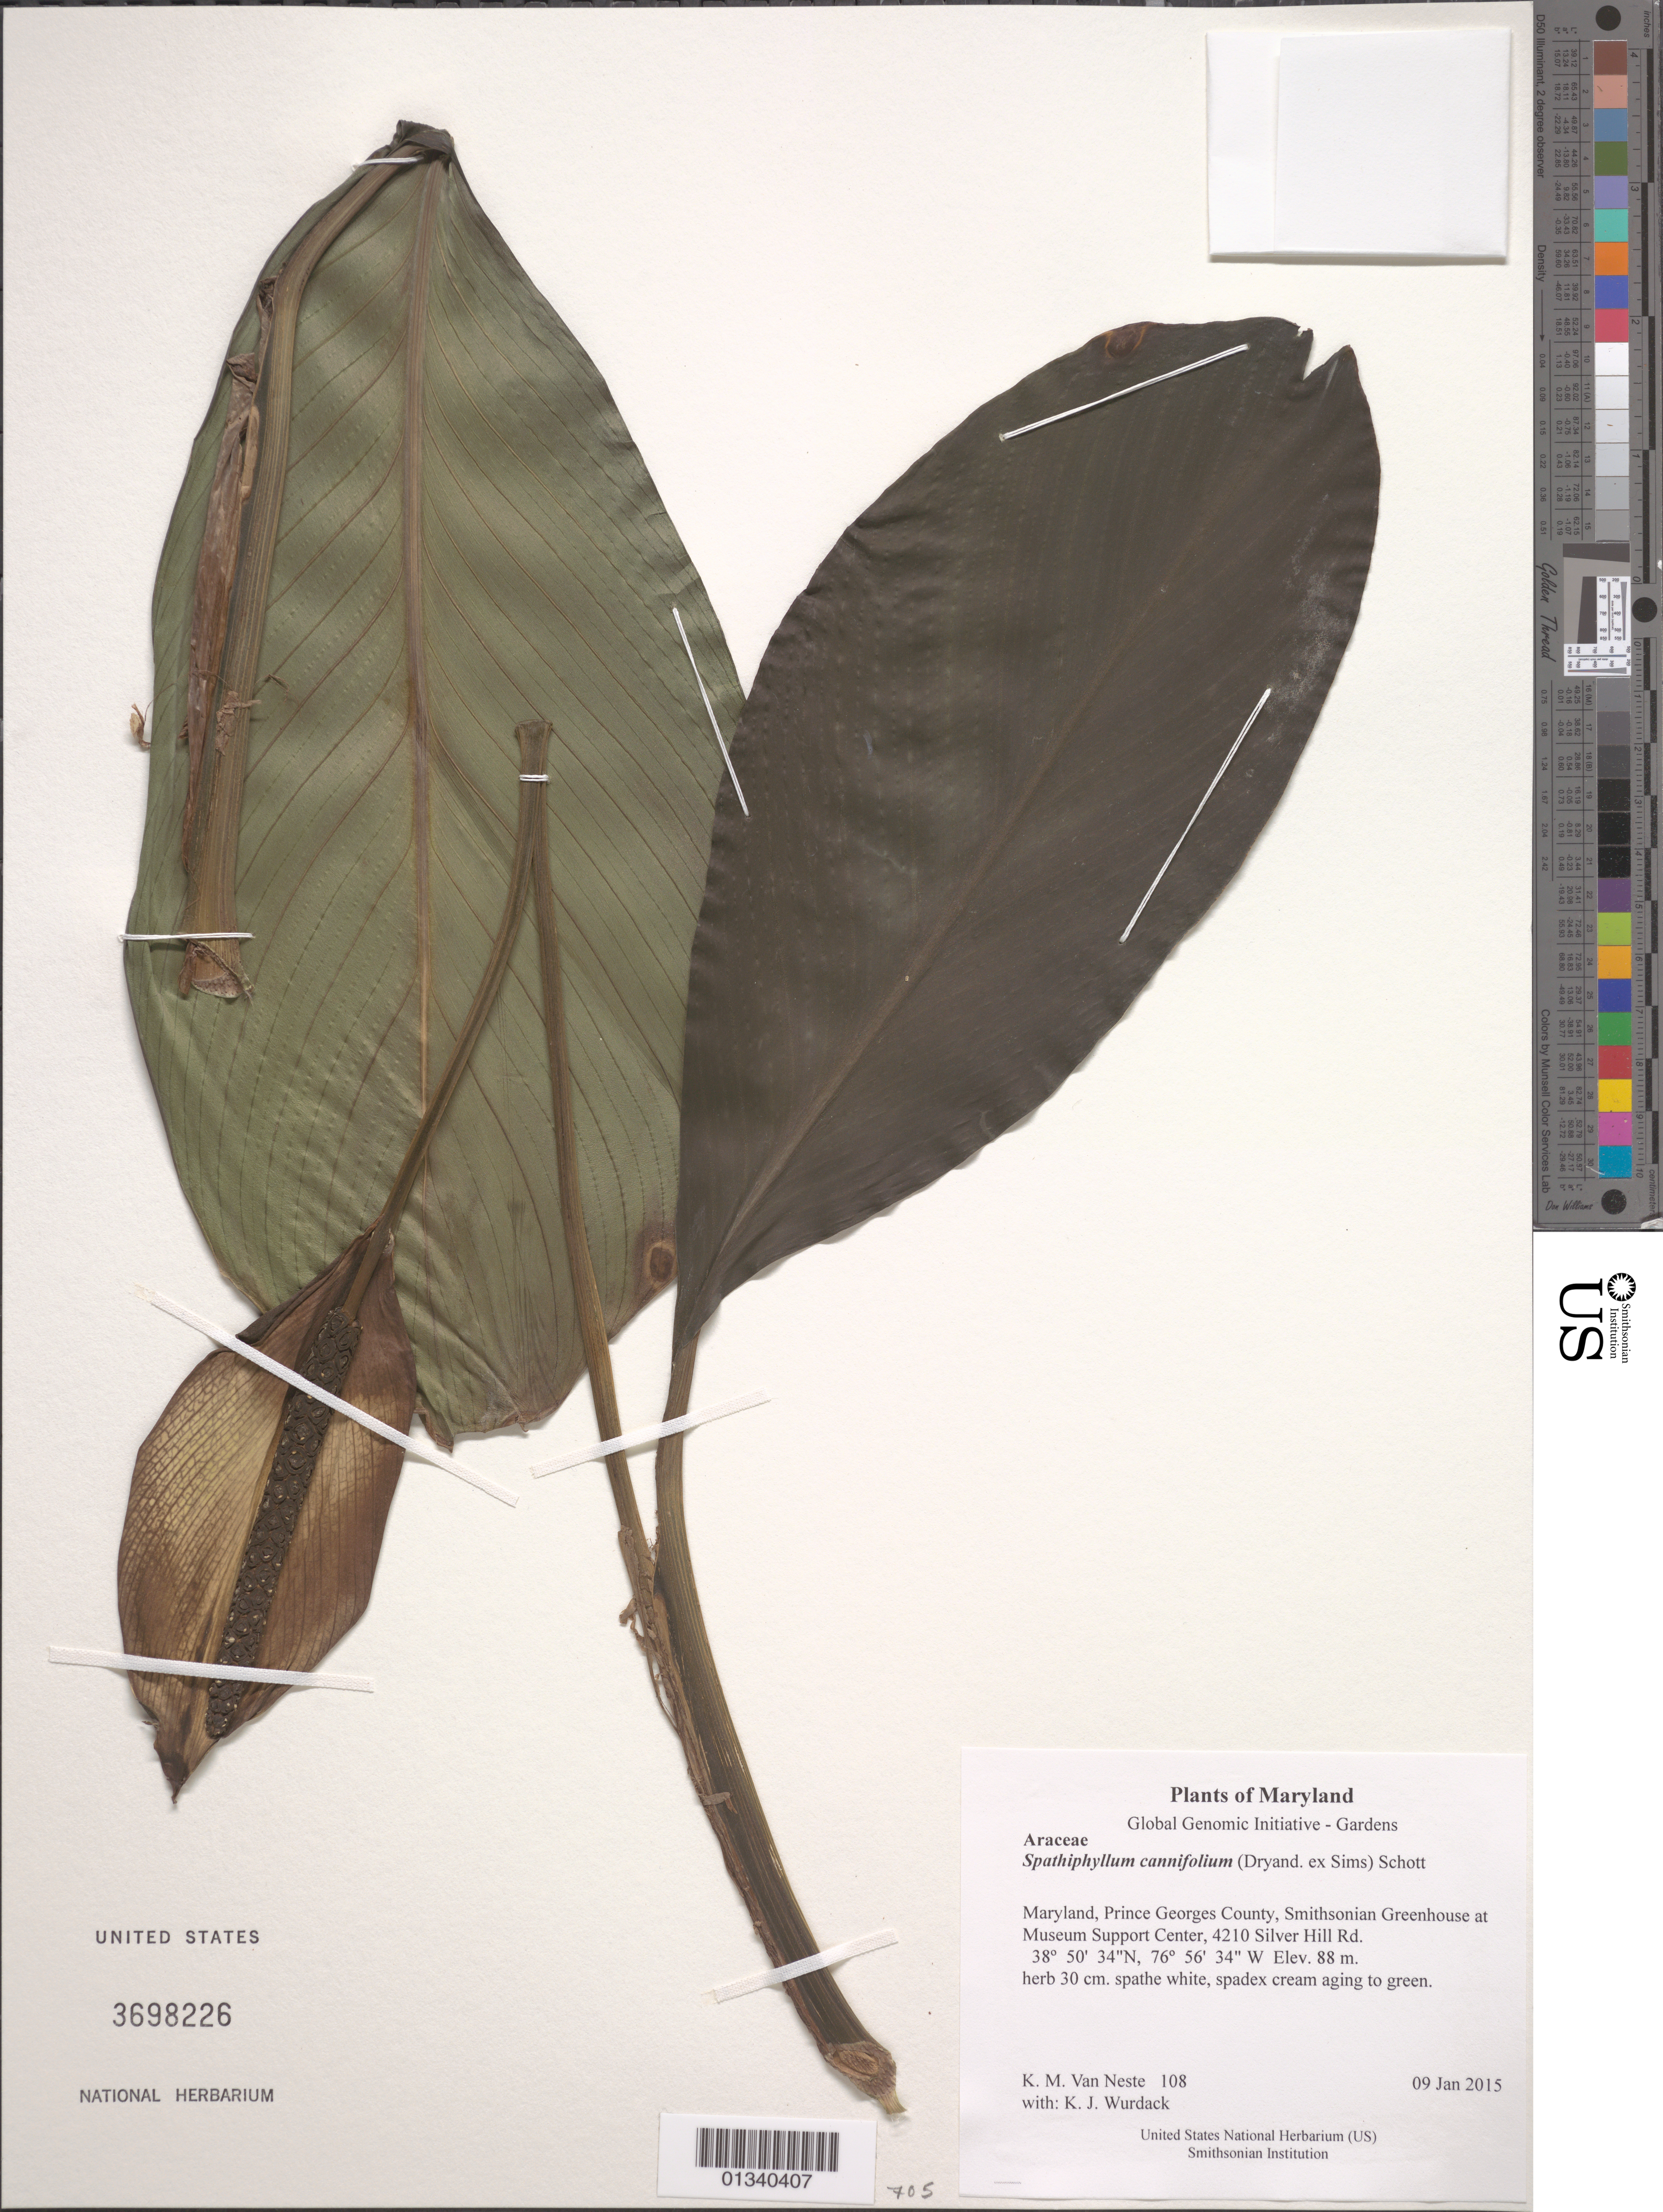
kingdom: Plantae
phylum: Tracheophyta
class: Liliopsida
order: Alismatales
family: Araceae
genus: Spathiphyllum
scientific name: Spathiphyllum cannifolium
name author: (Dryand. ex Sims) Schott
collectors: K. M. Van Neste & K. Wurdack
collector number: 108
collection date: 2015-01-09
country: United States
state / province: Maryland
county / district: Prince George's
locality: Smithsonian Greenhouse at Museum Support Center, 4210 Silver Hill Rd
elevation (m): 88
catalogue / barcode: US 3698226